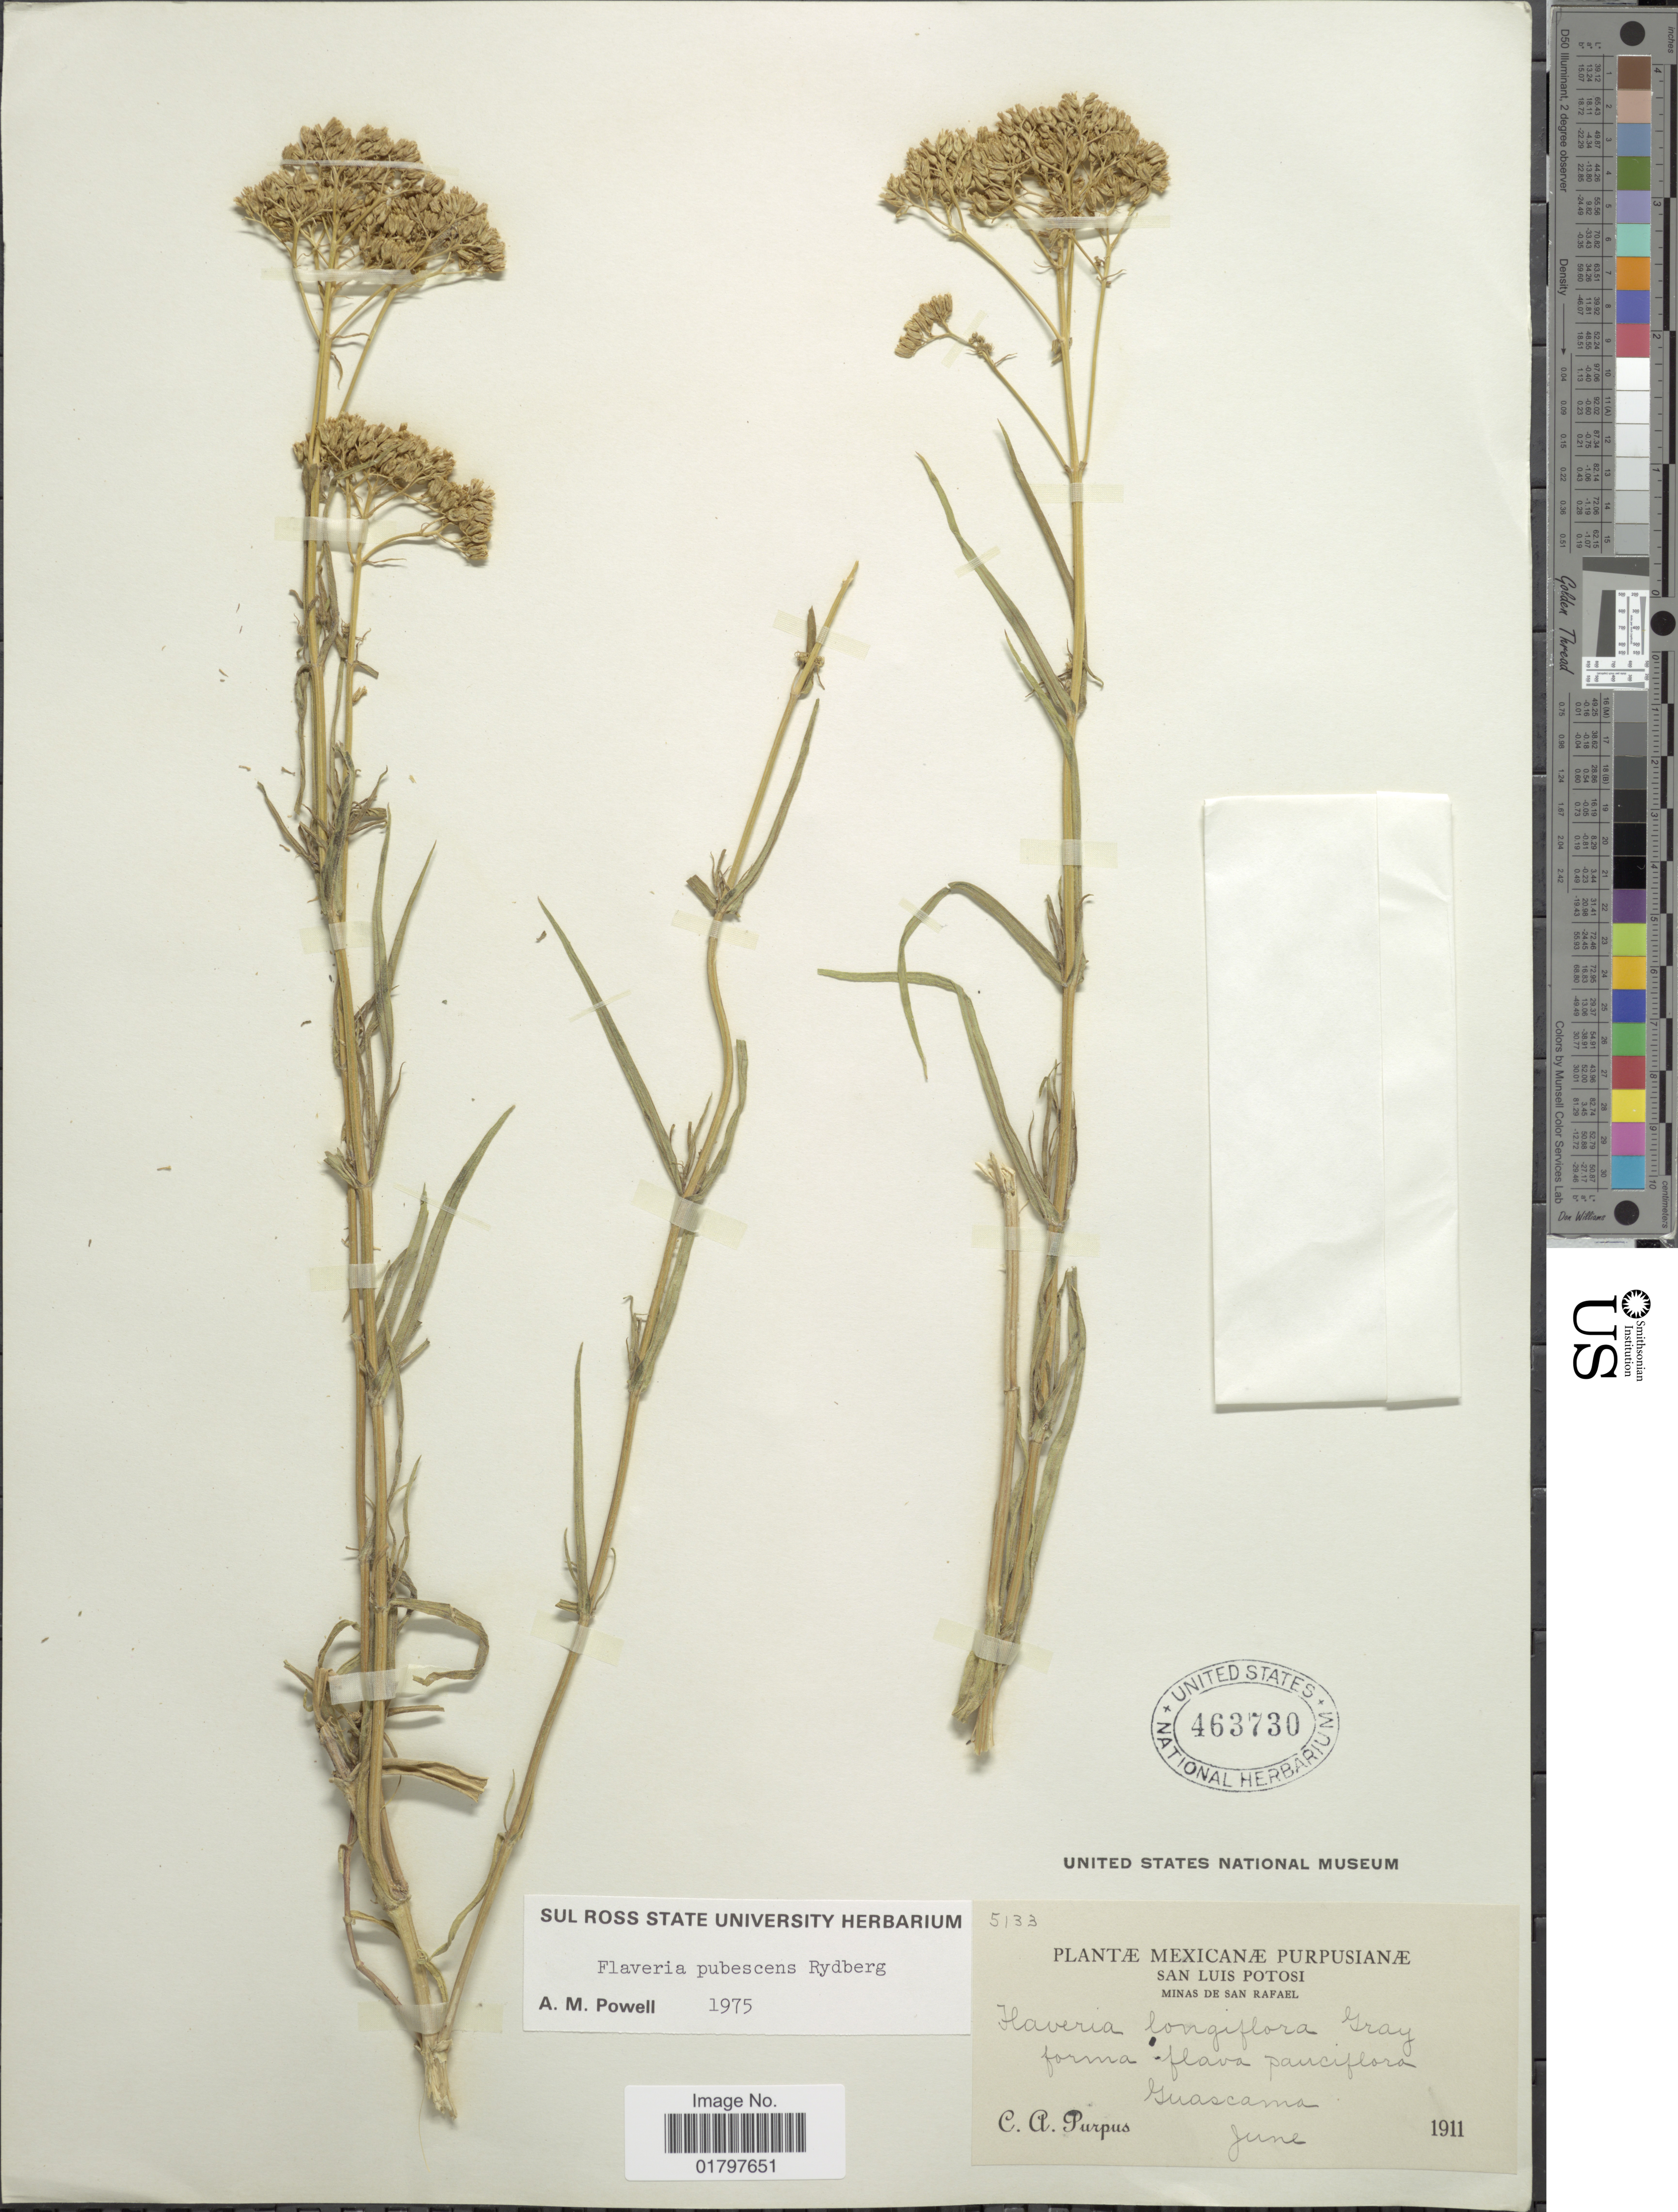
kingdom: Plantae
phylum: Tracheophyta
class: Magnoliopsida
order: Asterales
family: Asteraceae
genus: Flaveria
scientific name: Flaveria pubescens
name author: Rydb.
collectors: C. A. Purpus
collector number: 5133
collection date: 1911-06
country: Mexico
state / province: San Luis Potosí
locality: Minas de San Rafael. Guascama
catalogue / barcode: US 463730